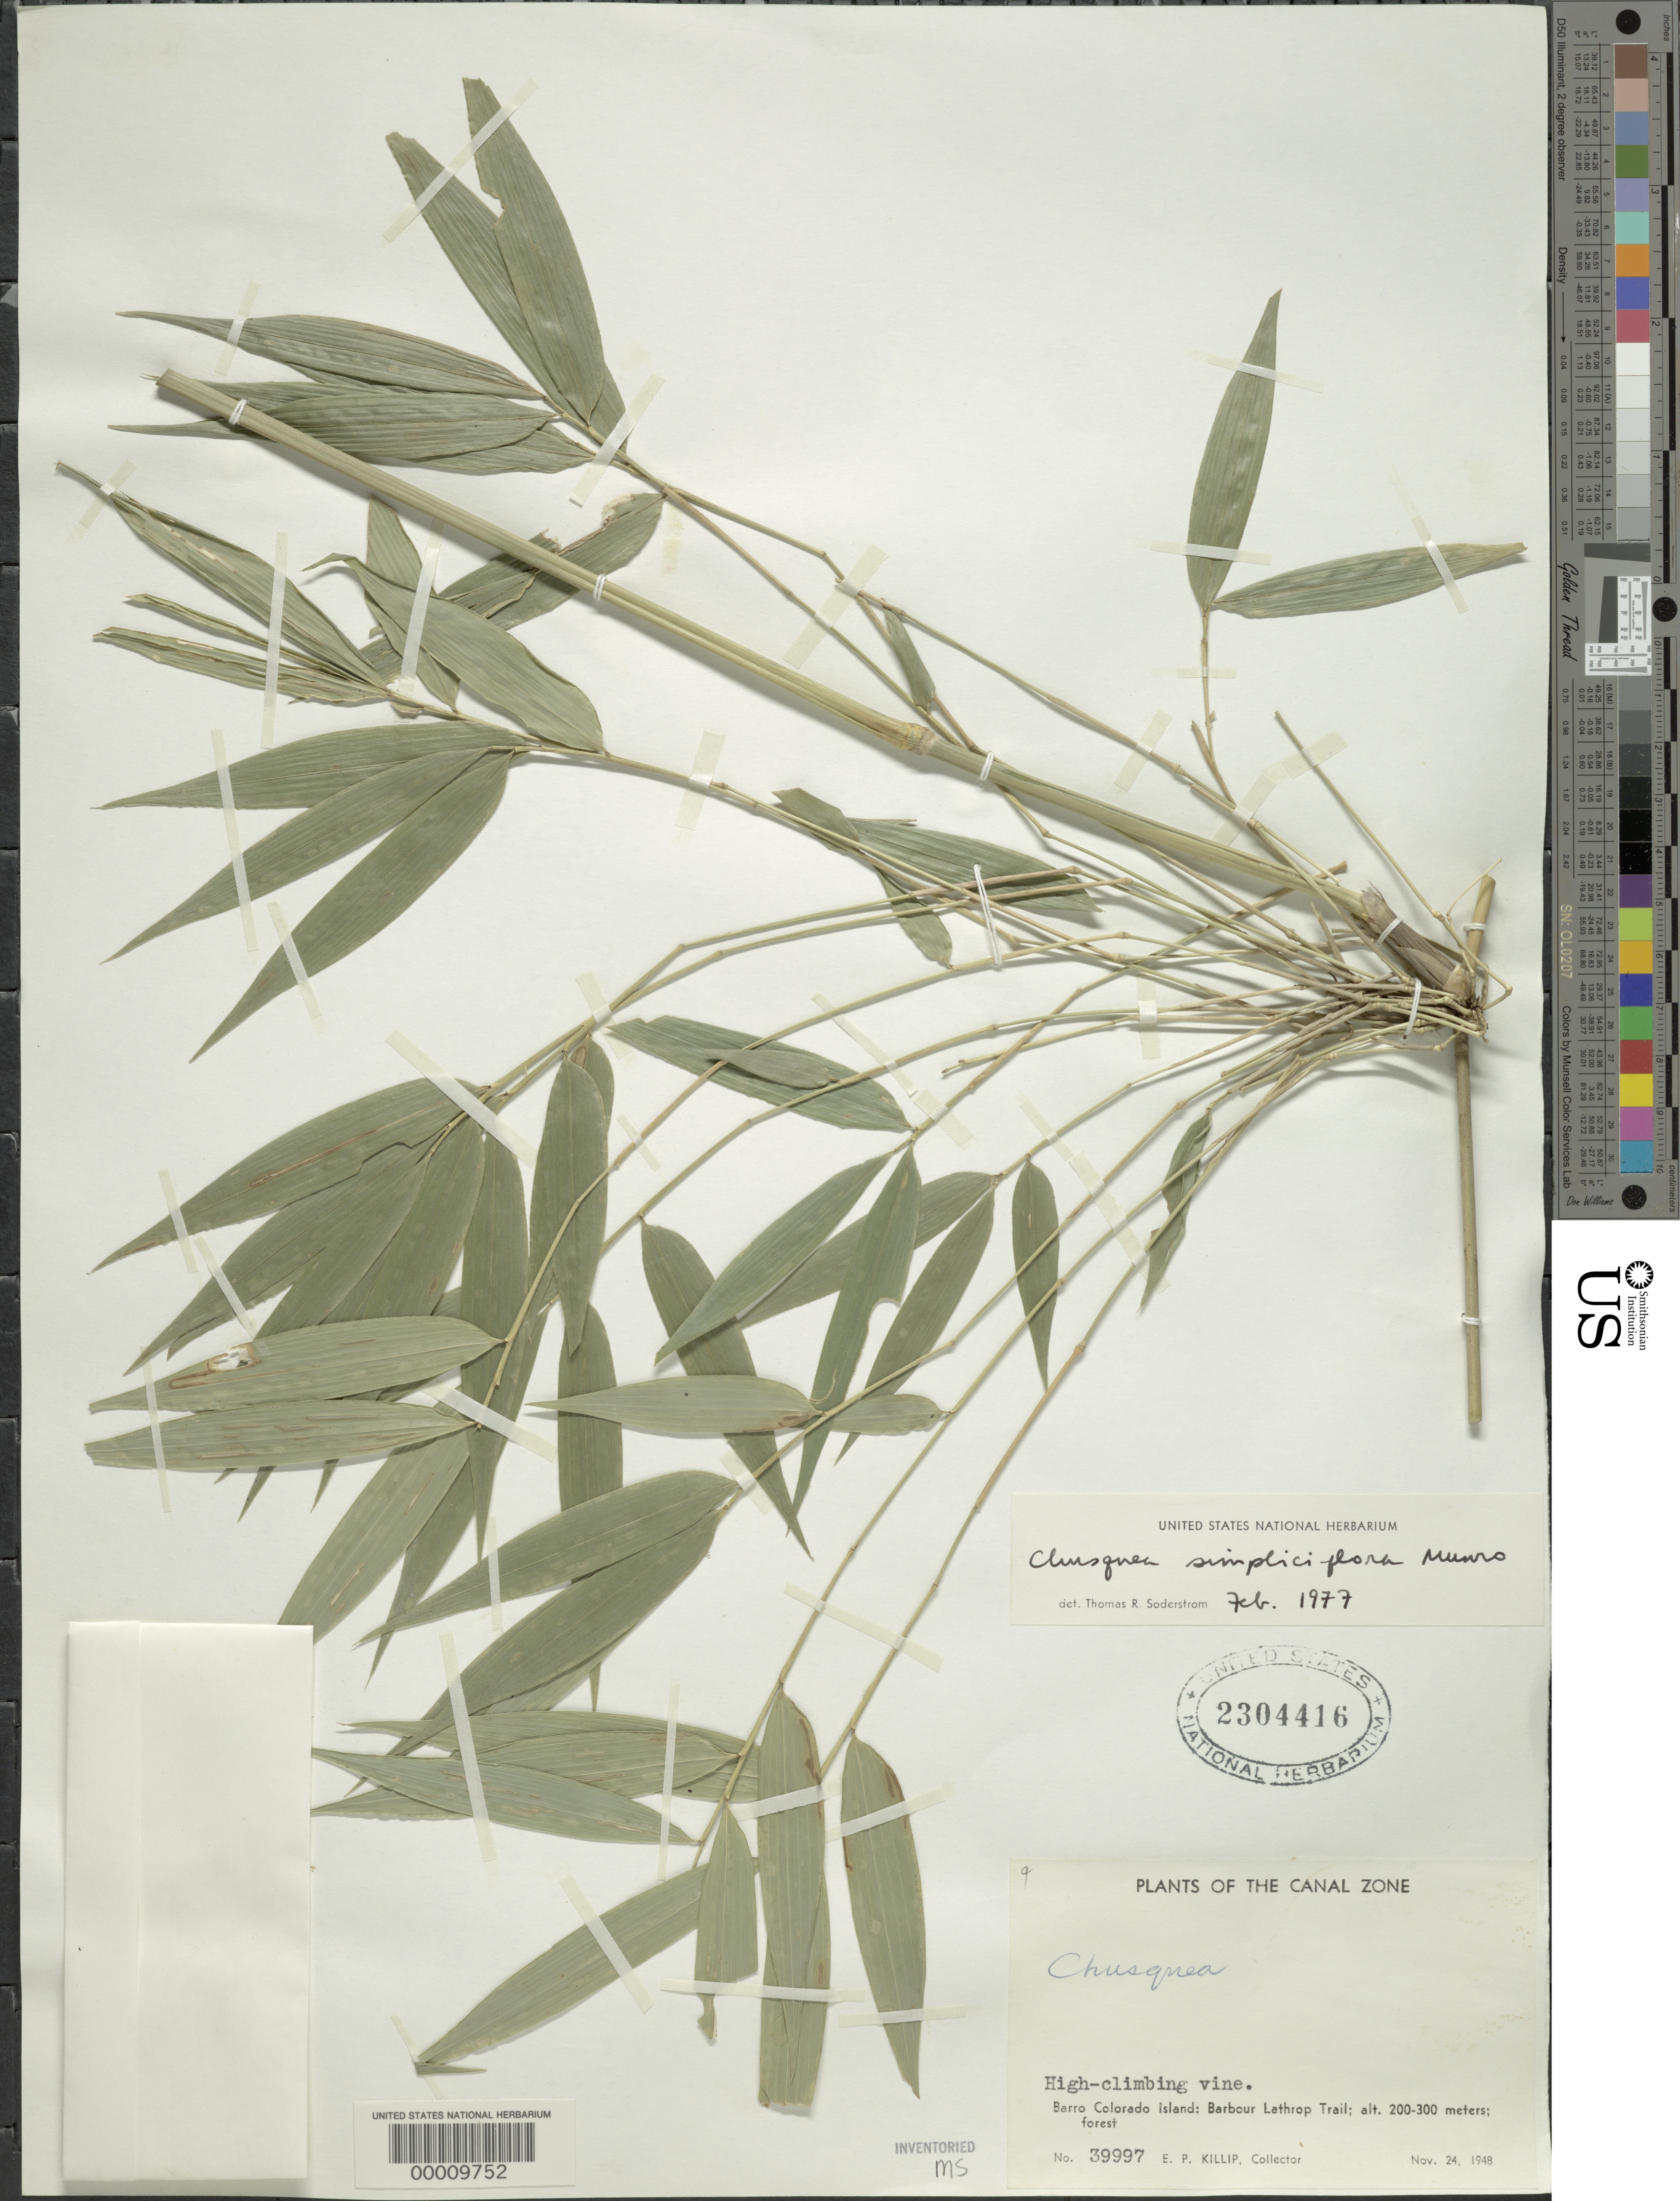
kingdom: Plantae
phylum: Tracheophyta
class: Liliopsida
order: Poales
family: Poaceae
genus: Chusquea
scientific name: Chusquea simpliciflora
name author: Munro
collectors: E. P. Killip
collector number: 39997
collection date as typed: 24 Nov 1948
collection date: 1948-11-24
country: Panama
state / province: Panamá Oeste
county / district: Canal Zone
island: Barro Colorado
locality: Barbour Lathrop Trail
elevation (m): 200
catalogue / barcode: US 2304416